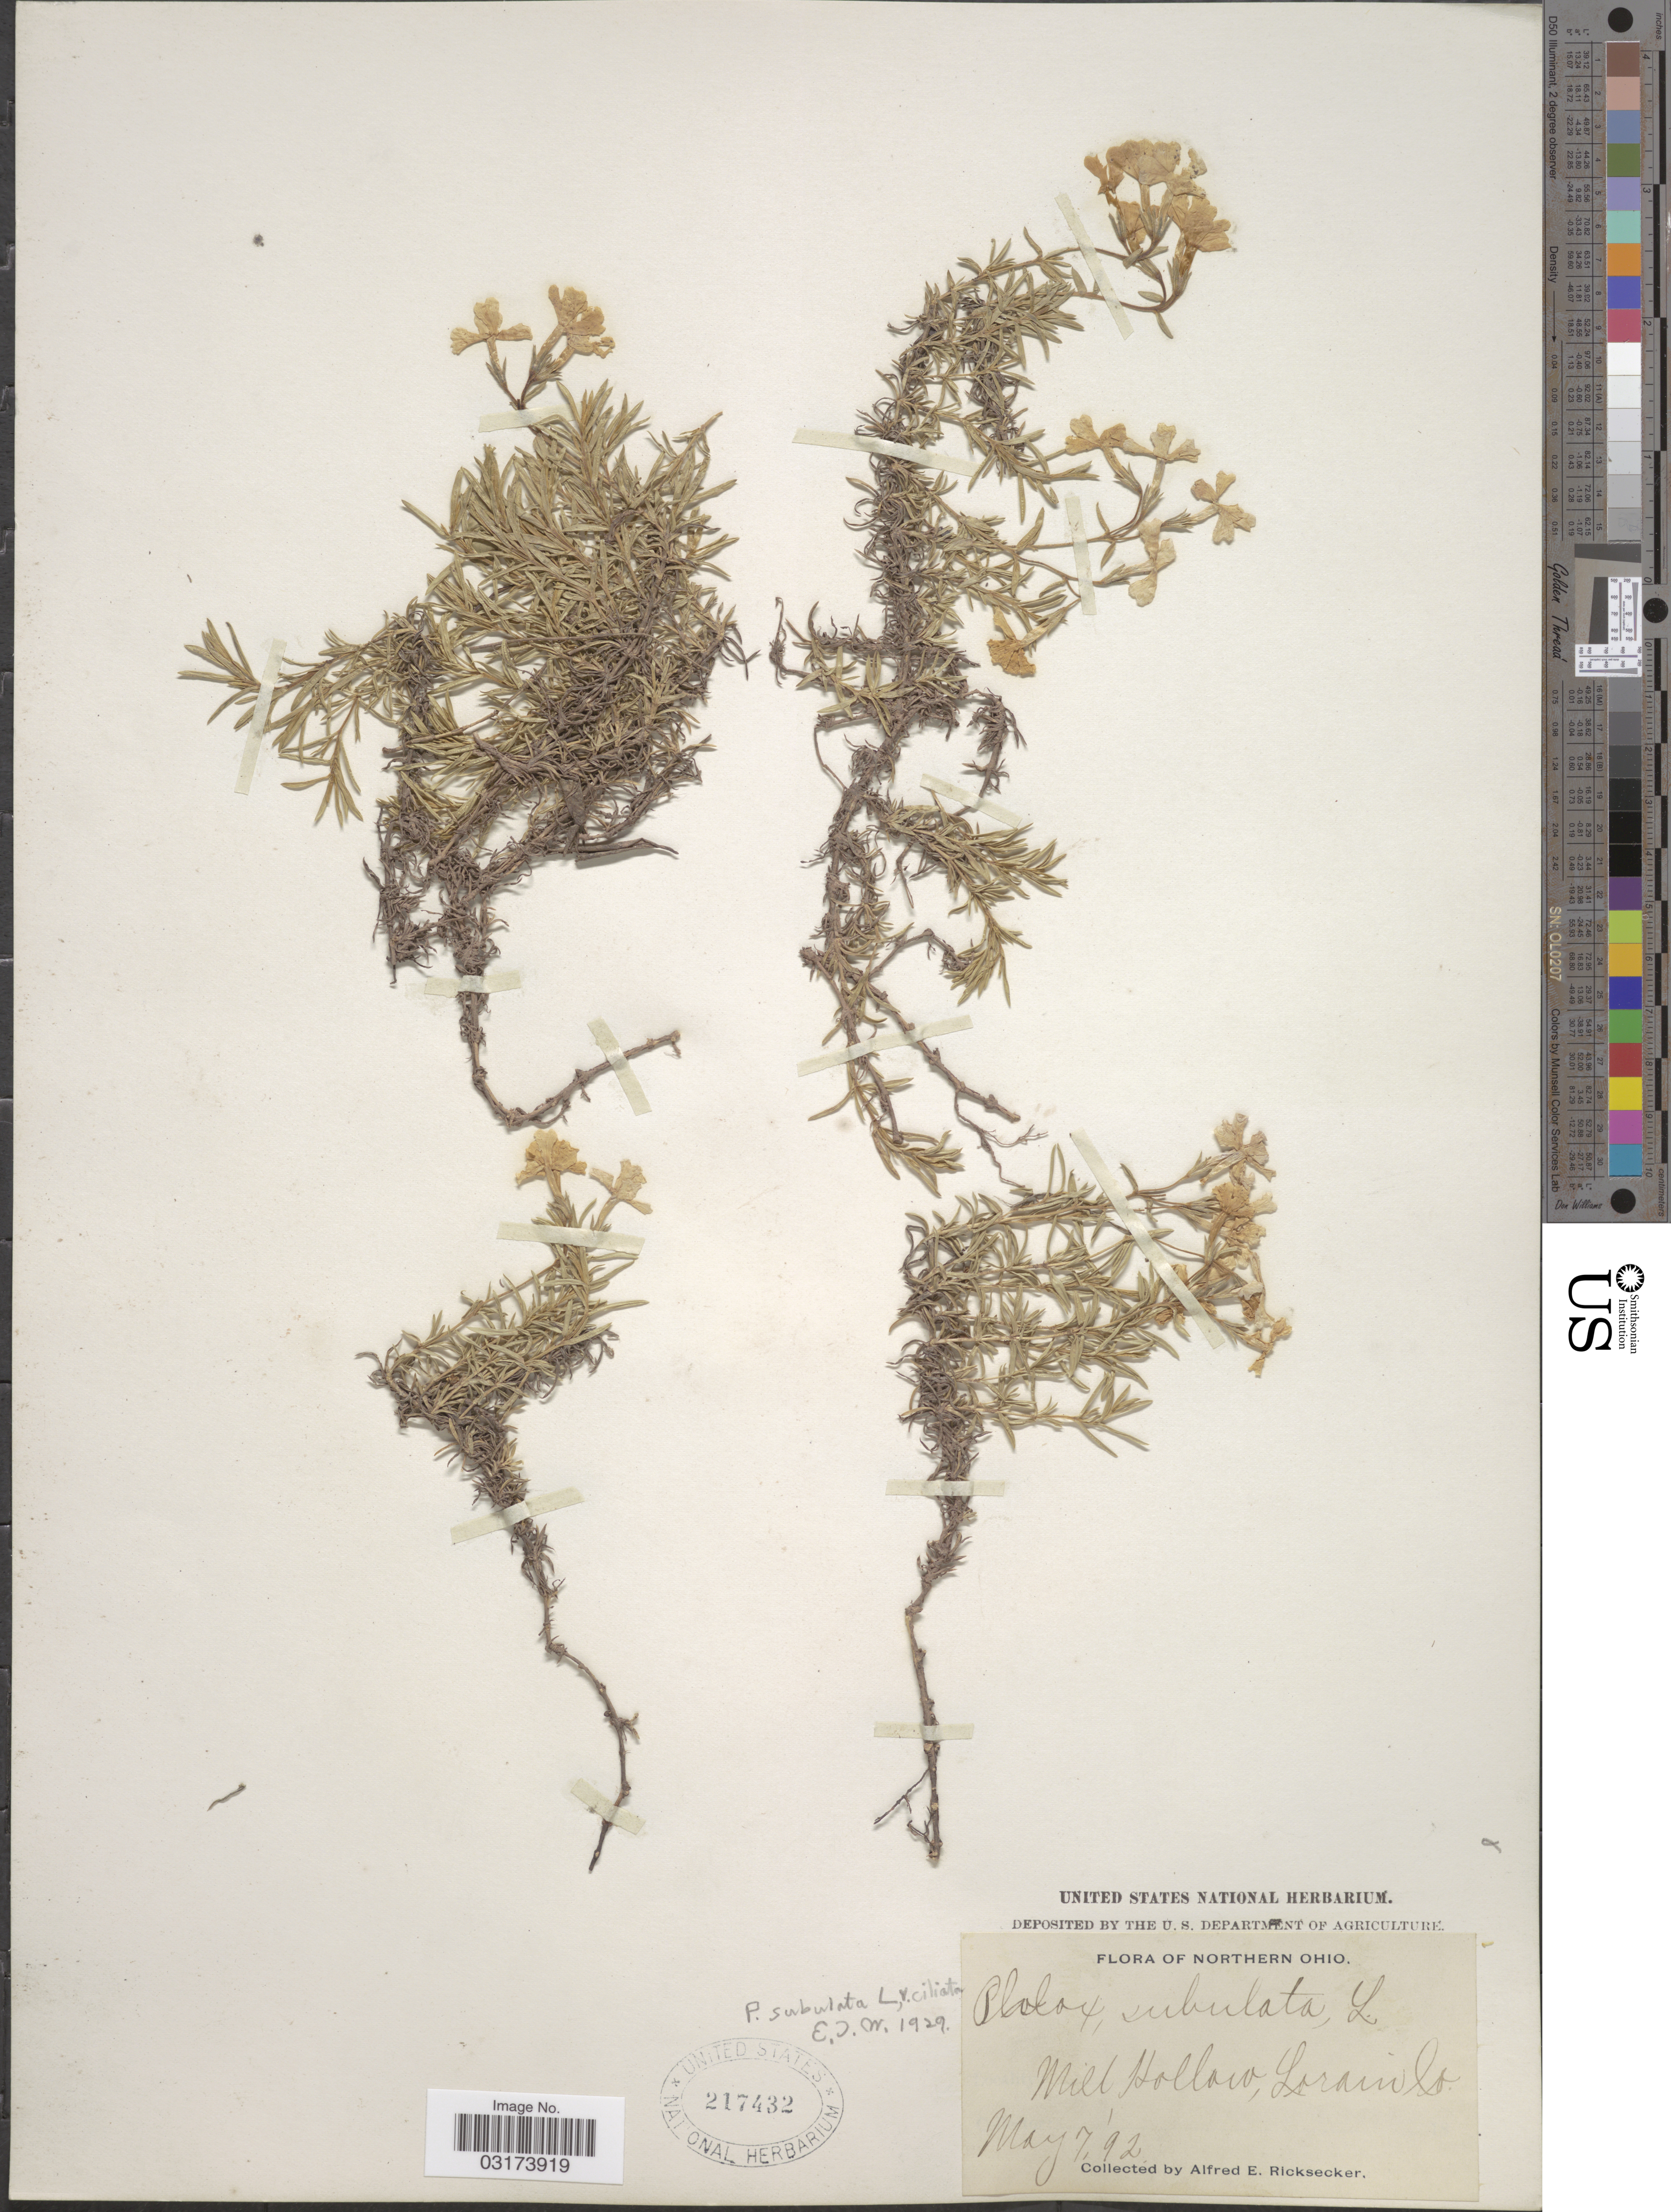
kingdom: Plantae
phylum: Tracheophyta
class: Magnoliopsida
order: Ericales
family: Polemoniaceae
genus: Phlox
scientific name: Phlox subulata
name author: L.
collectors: A. E. Ricksecker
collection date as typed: Transcribed d/m/y: 7/5/92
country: United States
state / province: Ohio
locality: Northern Ohio. Mill Hollow, Lorain Co.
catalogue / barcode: US 217432